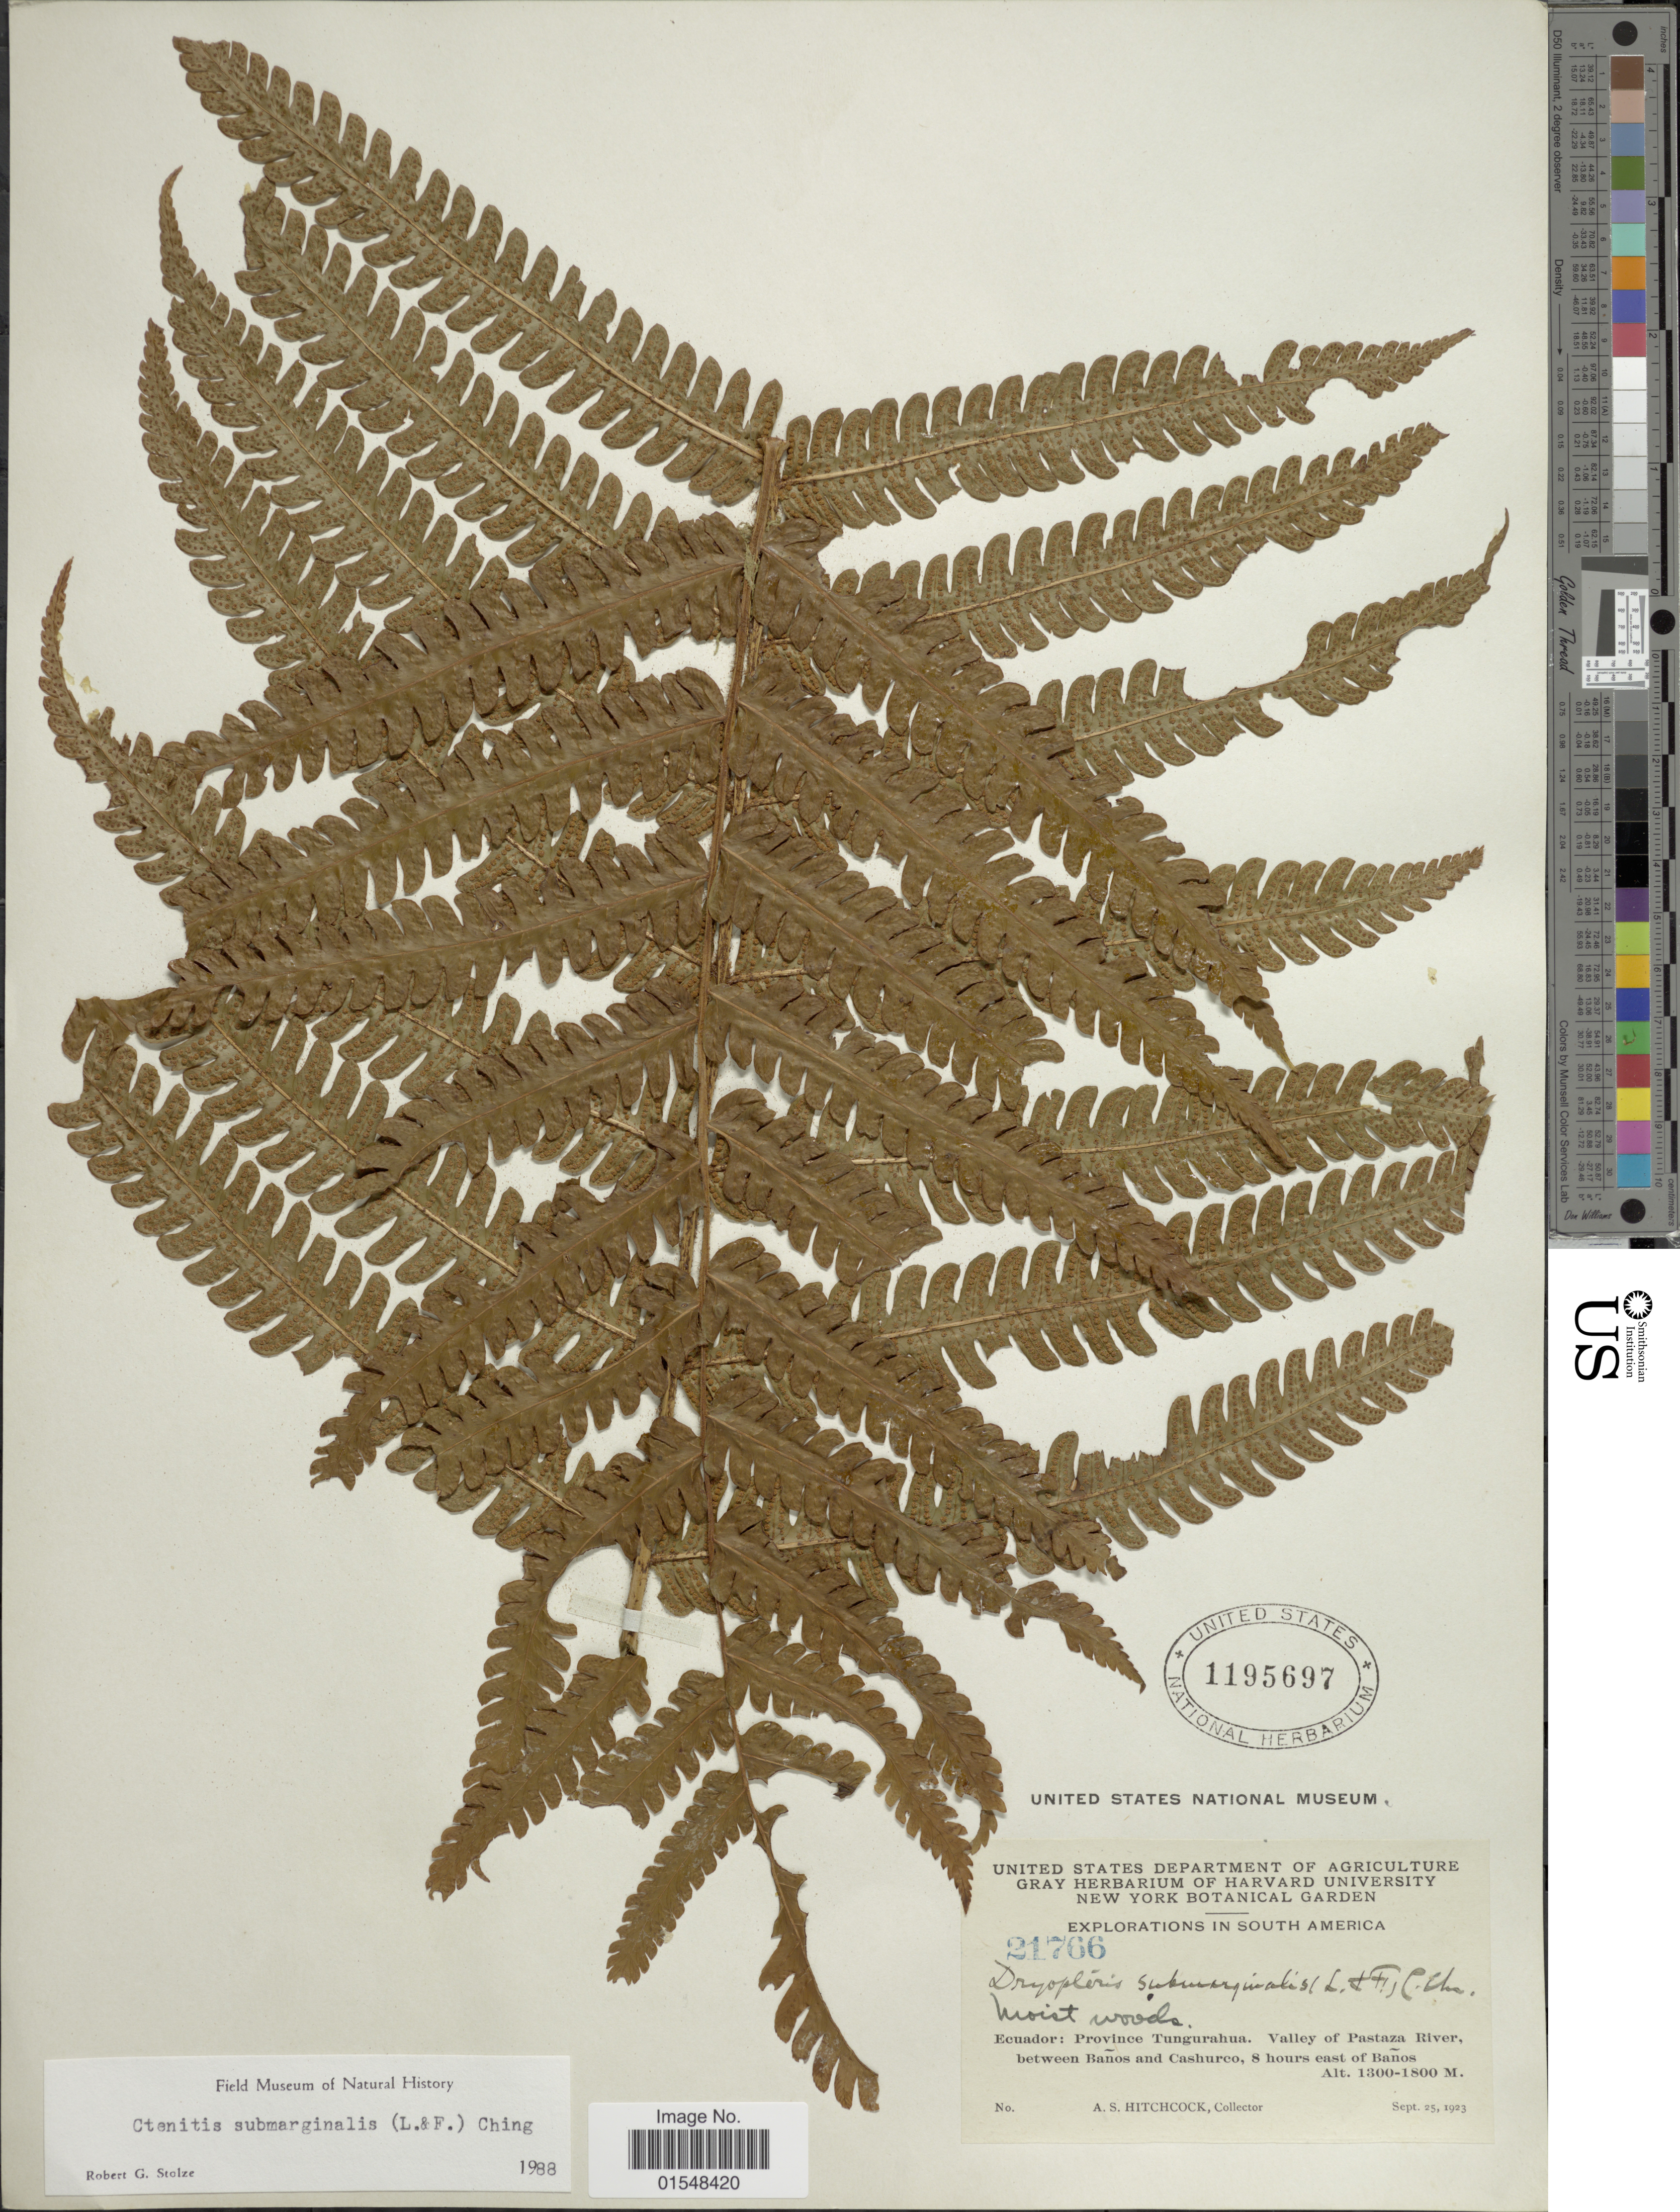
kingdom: Plantae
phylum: Tracheophyta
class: Polypodiopsida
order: Polypodiales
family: Dryopteridaceae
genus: Ctenitis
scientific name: Ctenitis submarginalis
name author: (Langsd. & Fisch.) Ching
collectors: A. S. Hitchcock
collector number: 21766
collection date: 1923-09-25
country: Ecuador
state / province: Tungurahua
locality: South America, valley of Pastaza River, between Baños and Cashurco, 8 hours east of Baños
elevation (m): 1300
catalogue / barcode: US 1195697